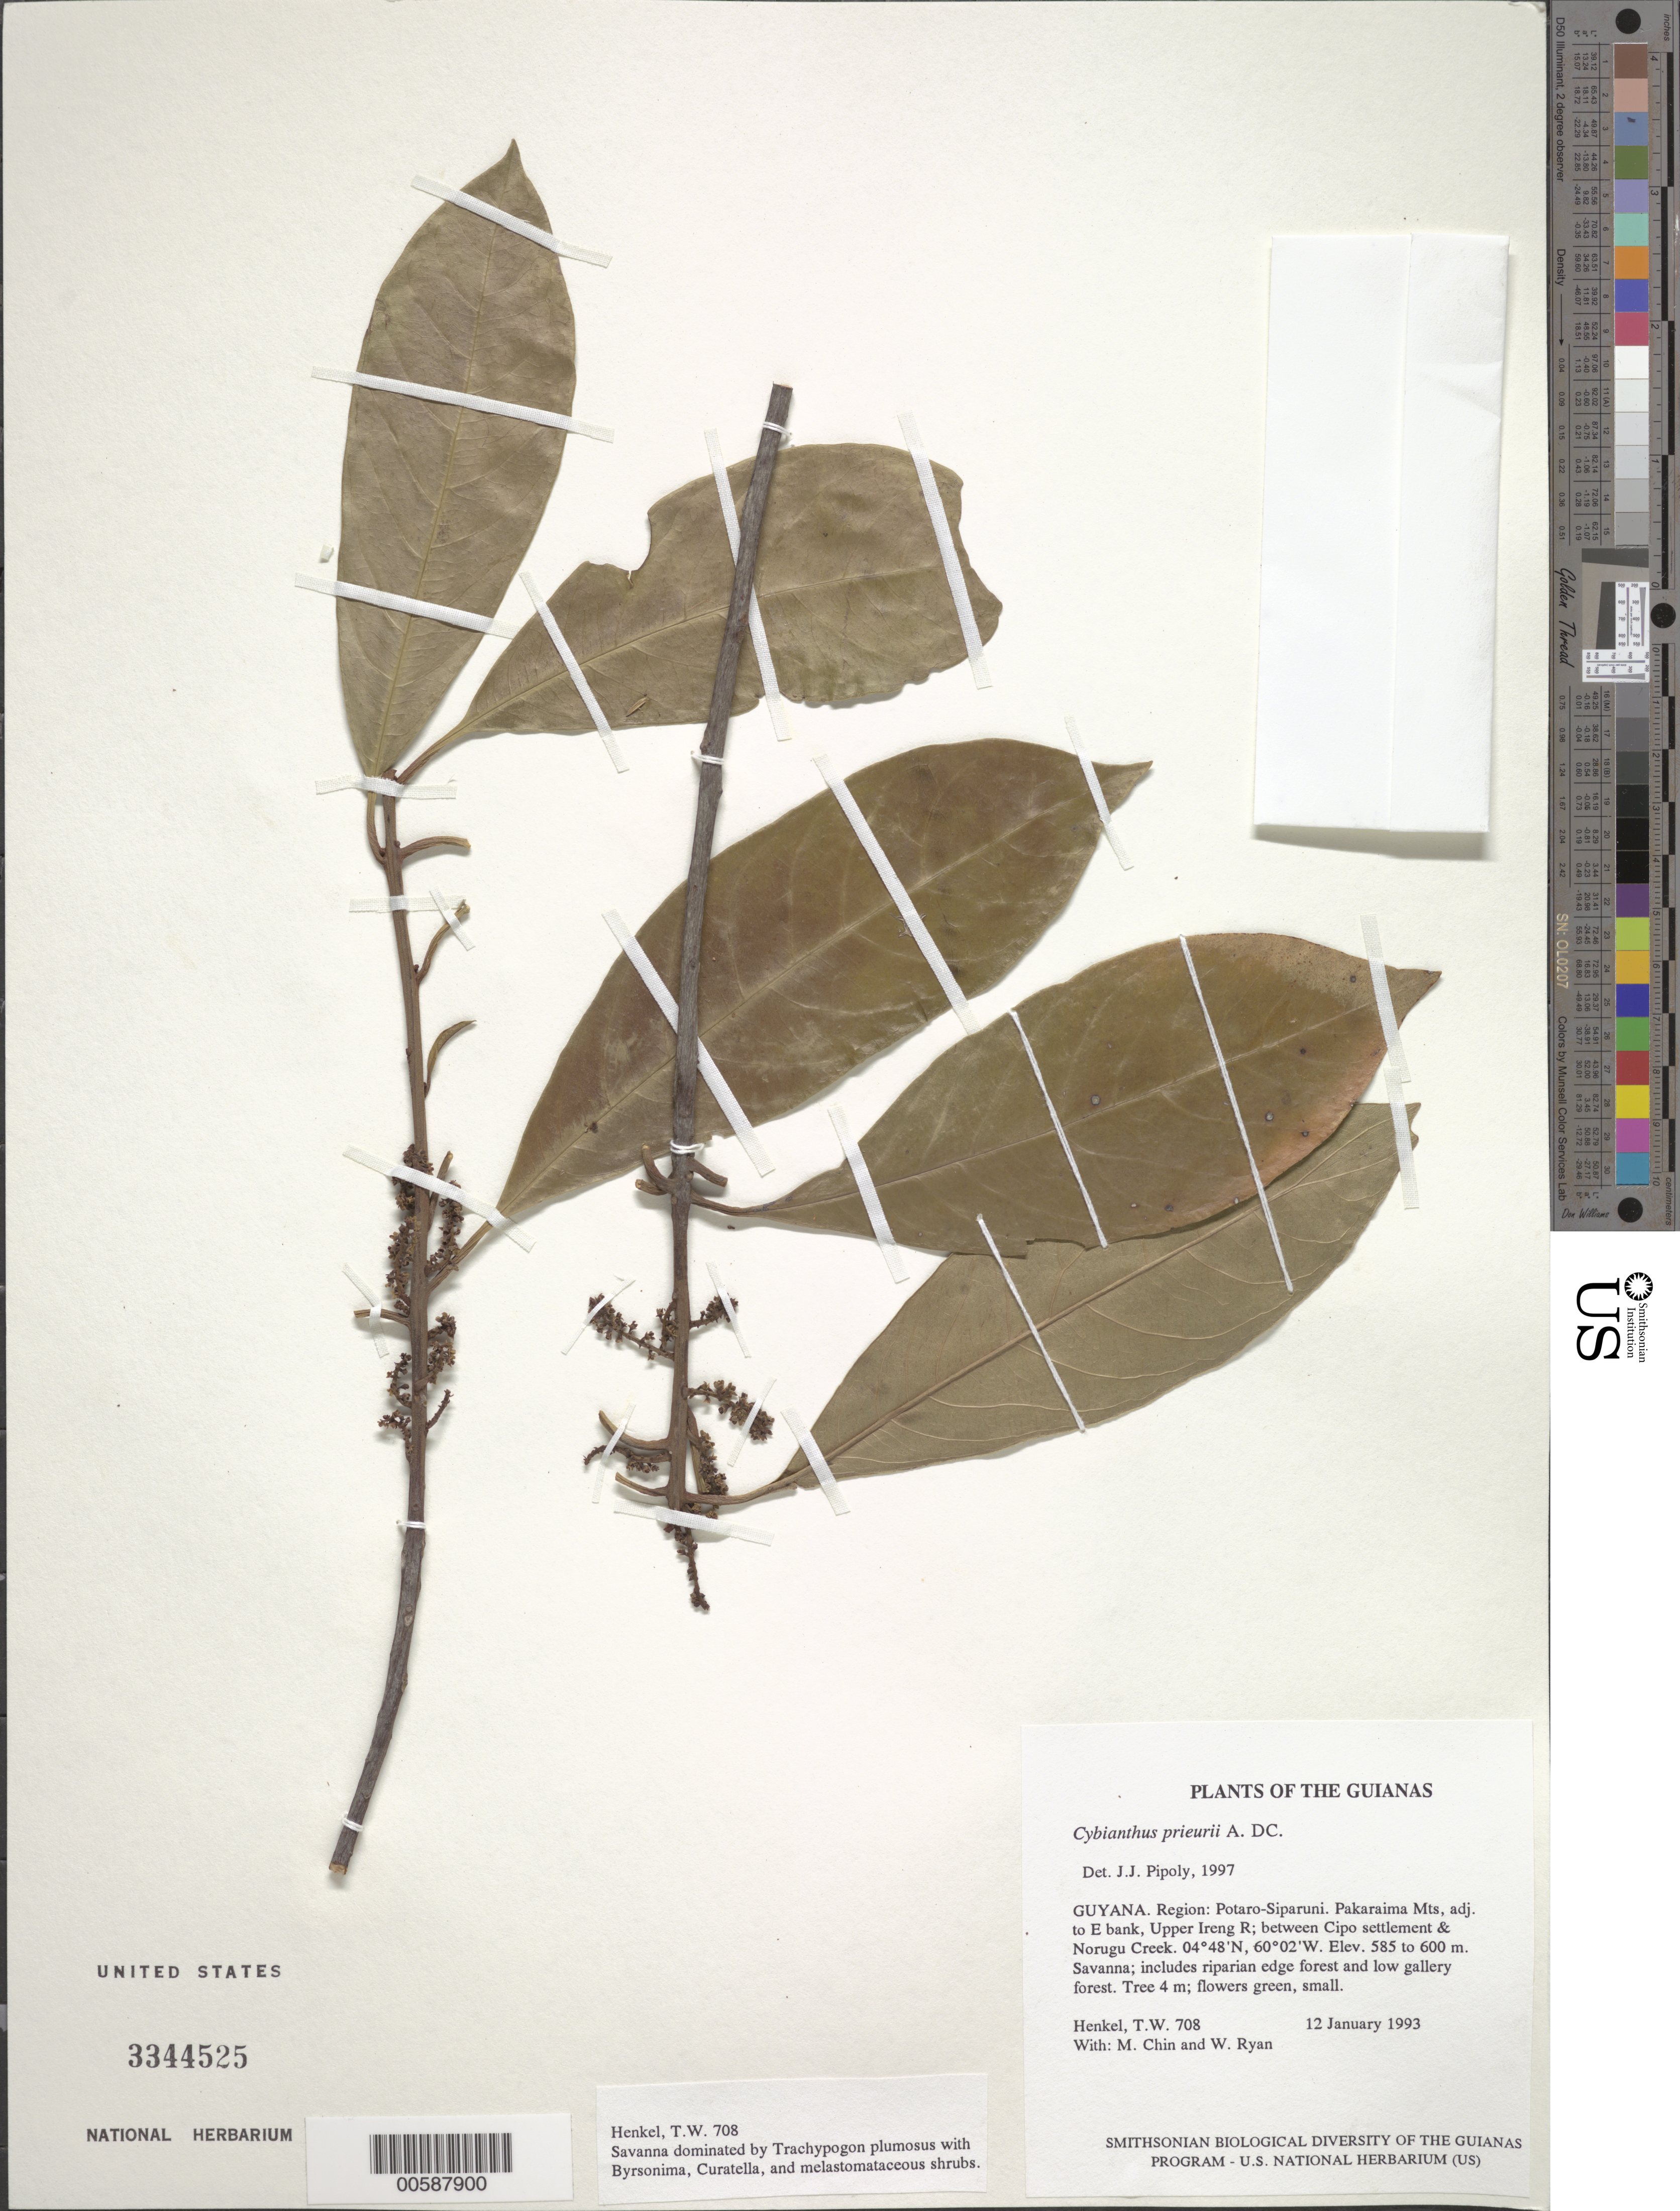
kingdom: Plantae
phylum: Tracheophyta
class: Magnoliopsida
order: Ericales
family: Primulaceae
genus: Cybianthus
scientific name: Cybianthus prieurii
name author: A. DC.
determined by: Pipoly, J. J., III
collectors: T. Henkel, M. Chin & W. Ryan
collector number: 708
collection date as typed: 12 January 1993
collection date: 1993-01-12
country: Guyana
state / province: Potaro-Siparuni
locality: Pakaraima Mts, adj. to E bank, Upper Ireng R; between Cipo settlement & Norugu Creek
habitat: Savanna; includes riparian edge forest and low gallery forest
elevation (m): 585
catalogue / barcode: US 3344525